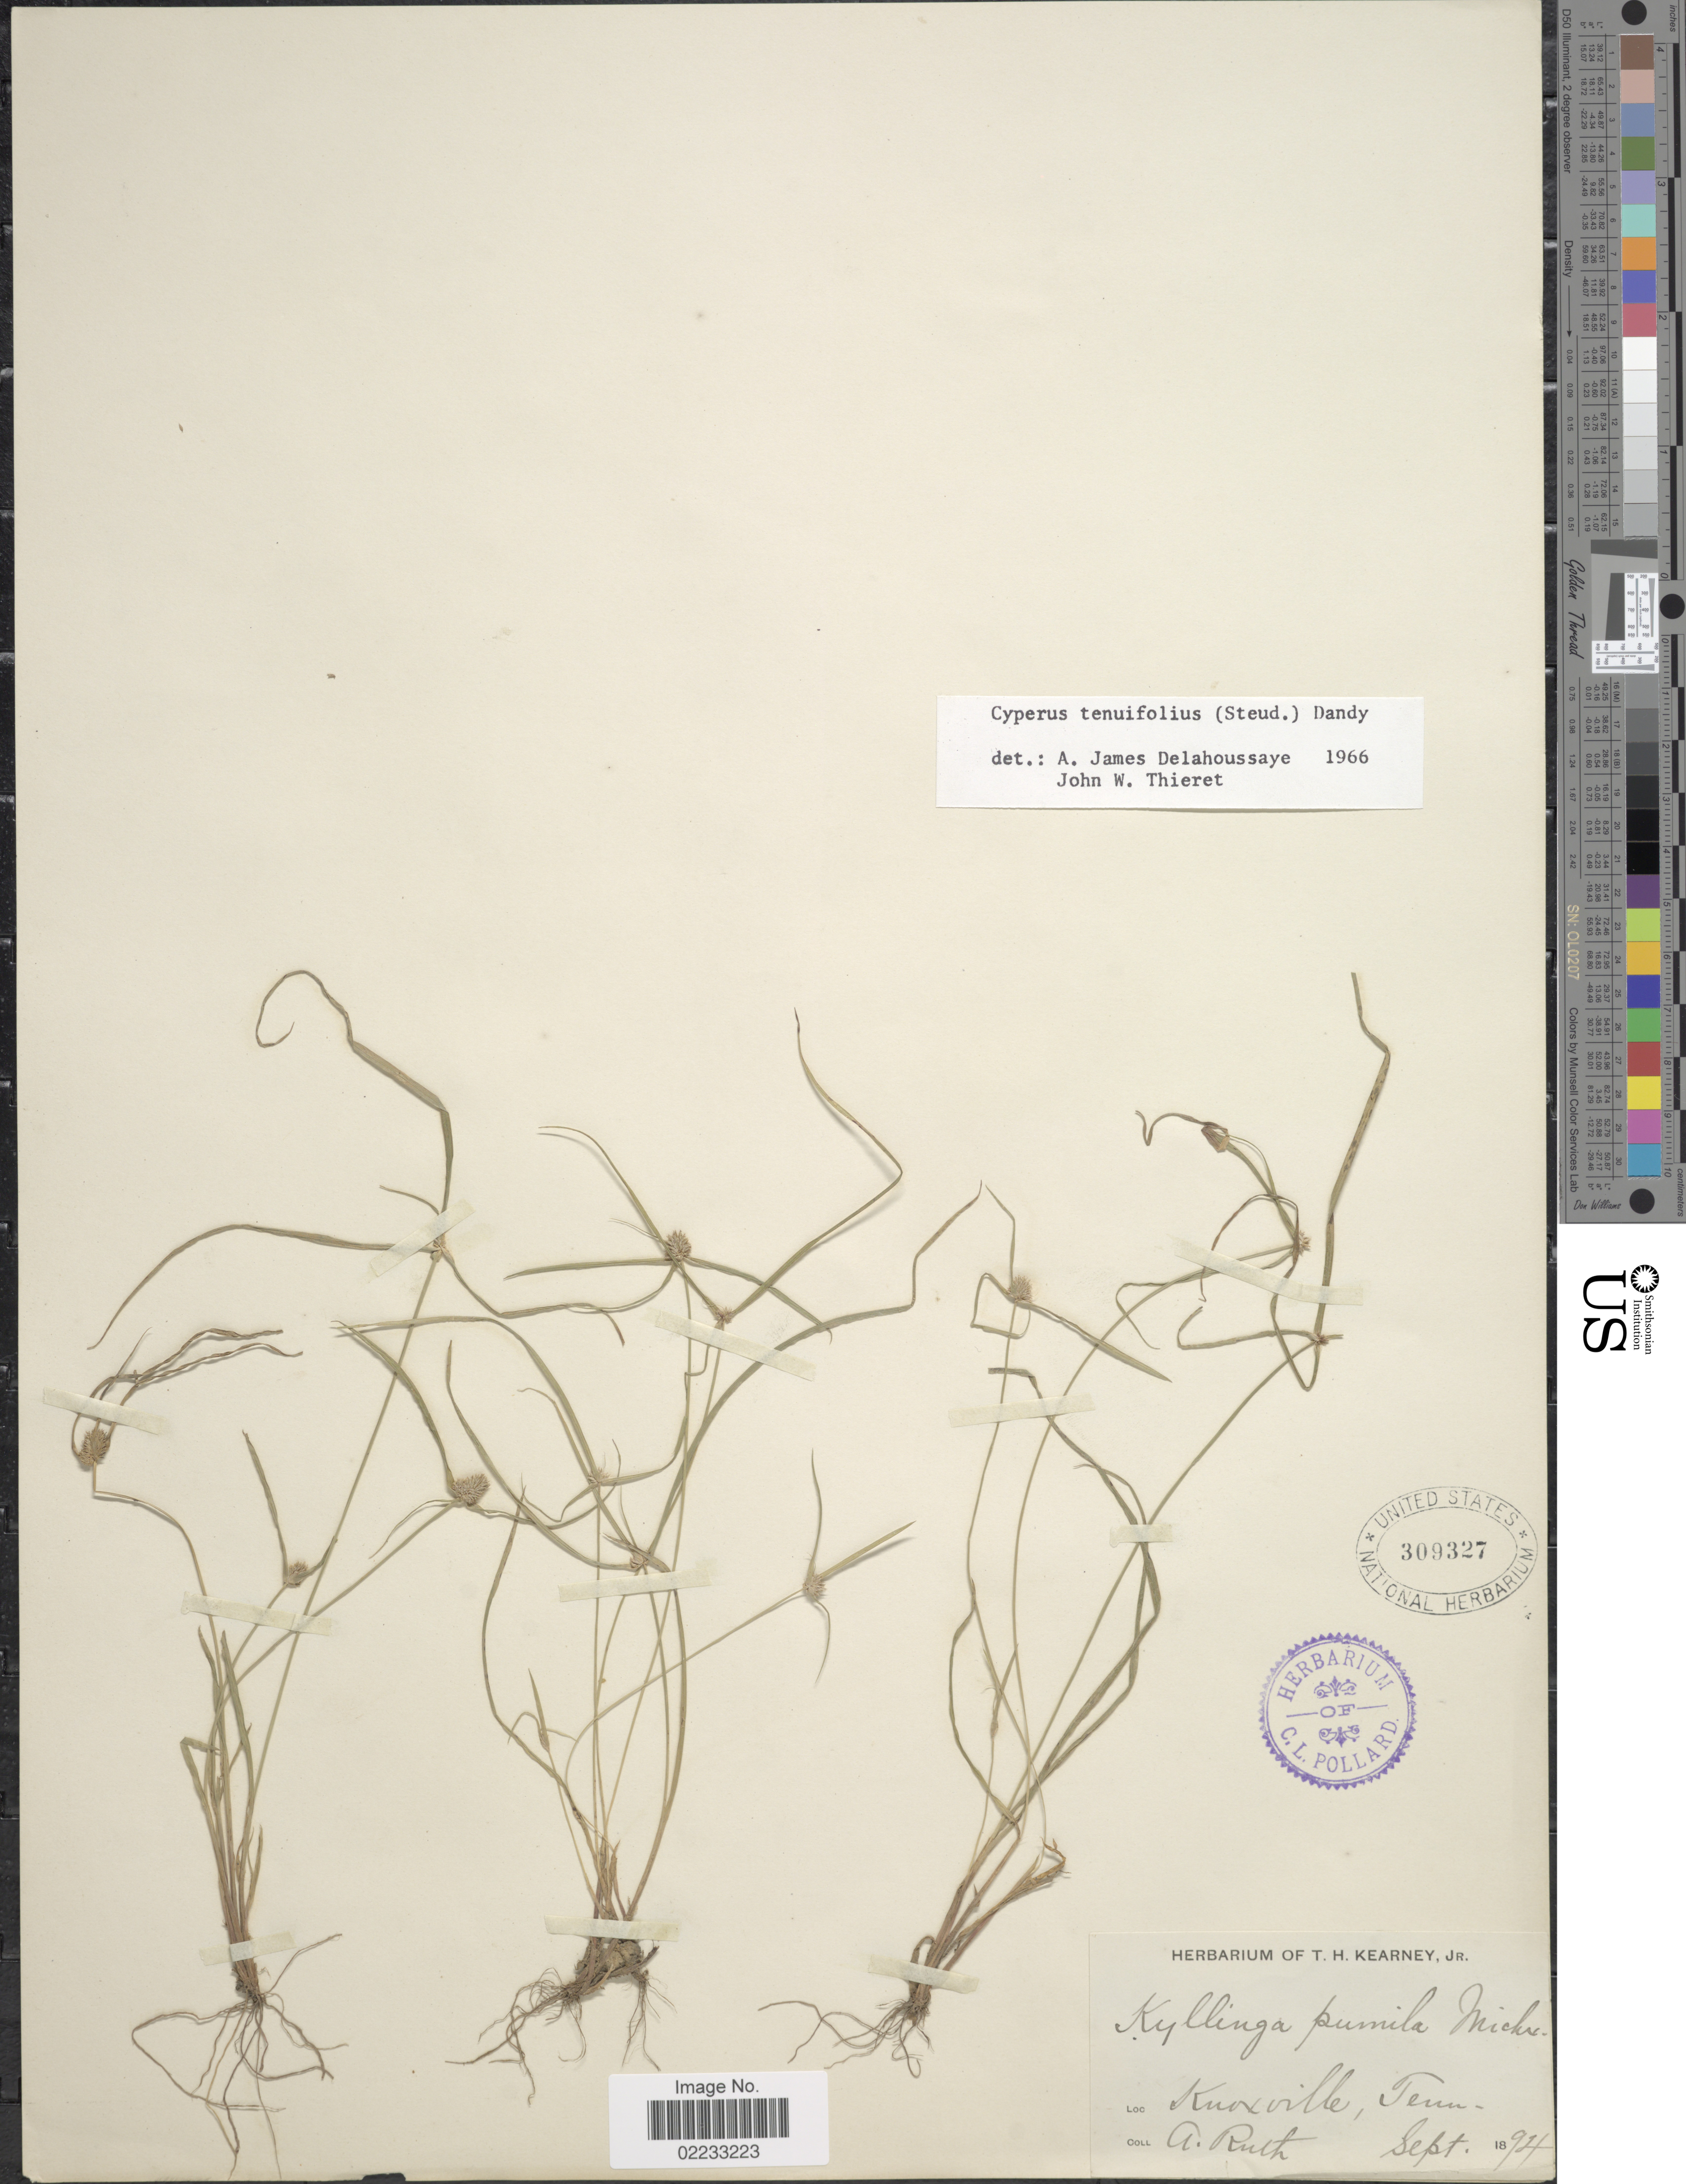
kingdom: Plantae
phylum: Tracheophyta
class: Liliopsida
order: Poales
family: Cyperaceae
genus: Cyperus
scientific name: Cyperus hortensis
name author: (Salzm. ex Steud.) Dorr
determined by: Strong, Mark T., (BOT), Smithsonian Institution - National Museum of Natural History (UNITED STATES)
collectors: A. Ruth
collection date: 1894-09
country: United States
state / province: Tennessee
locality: Knoxville.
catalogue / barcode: US 309327